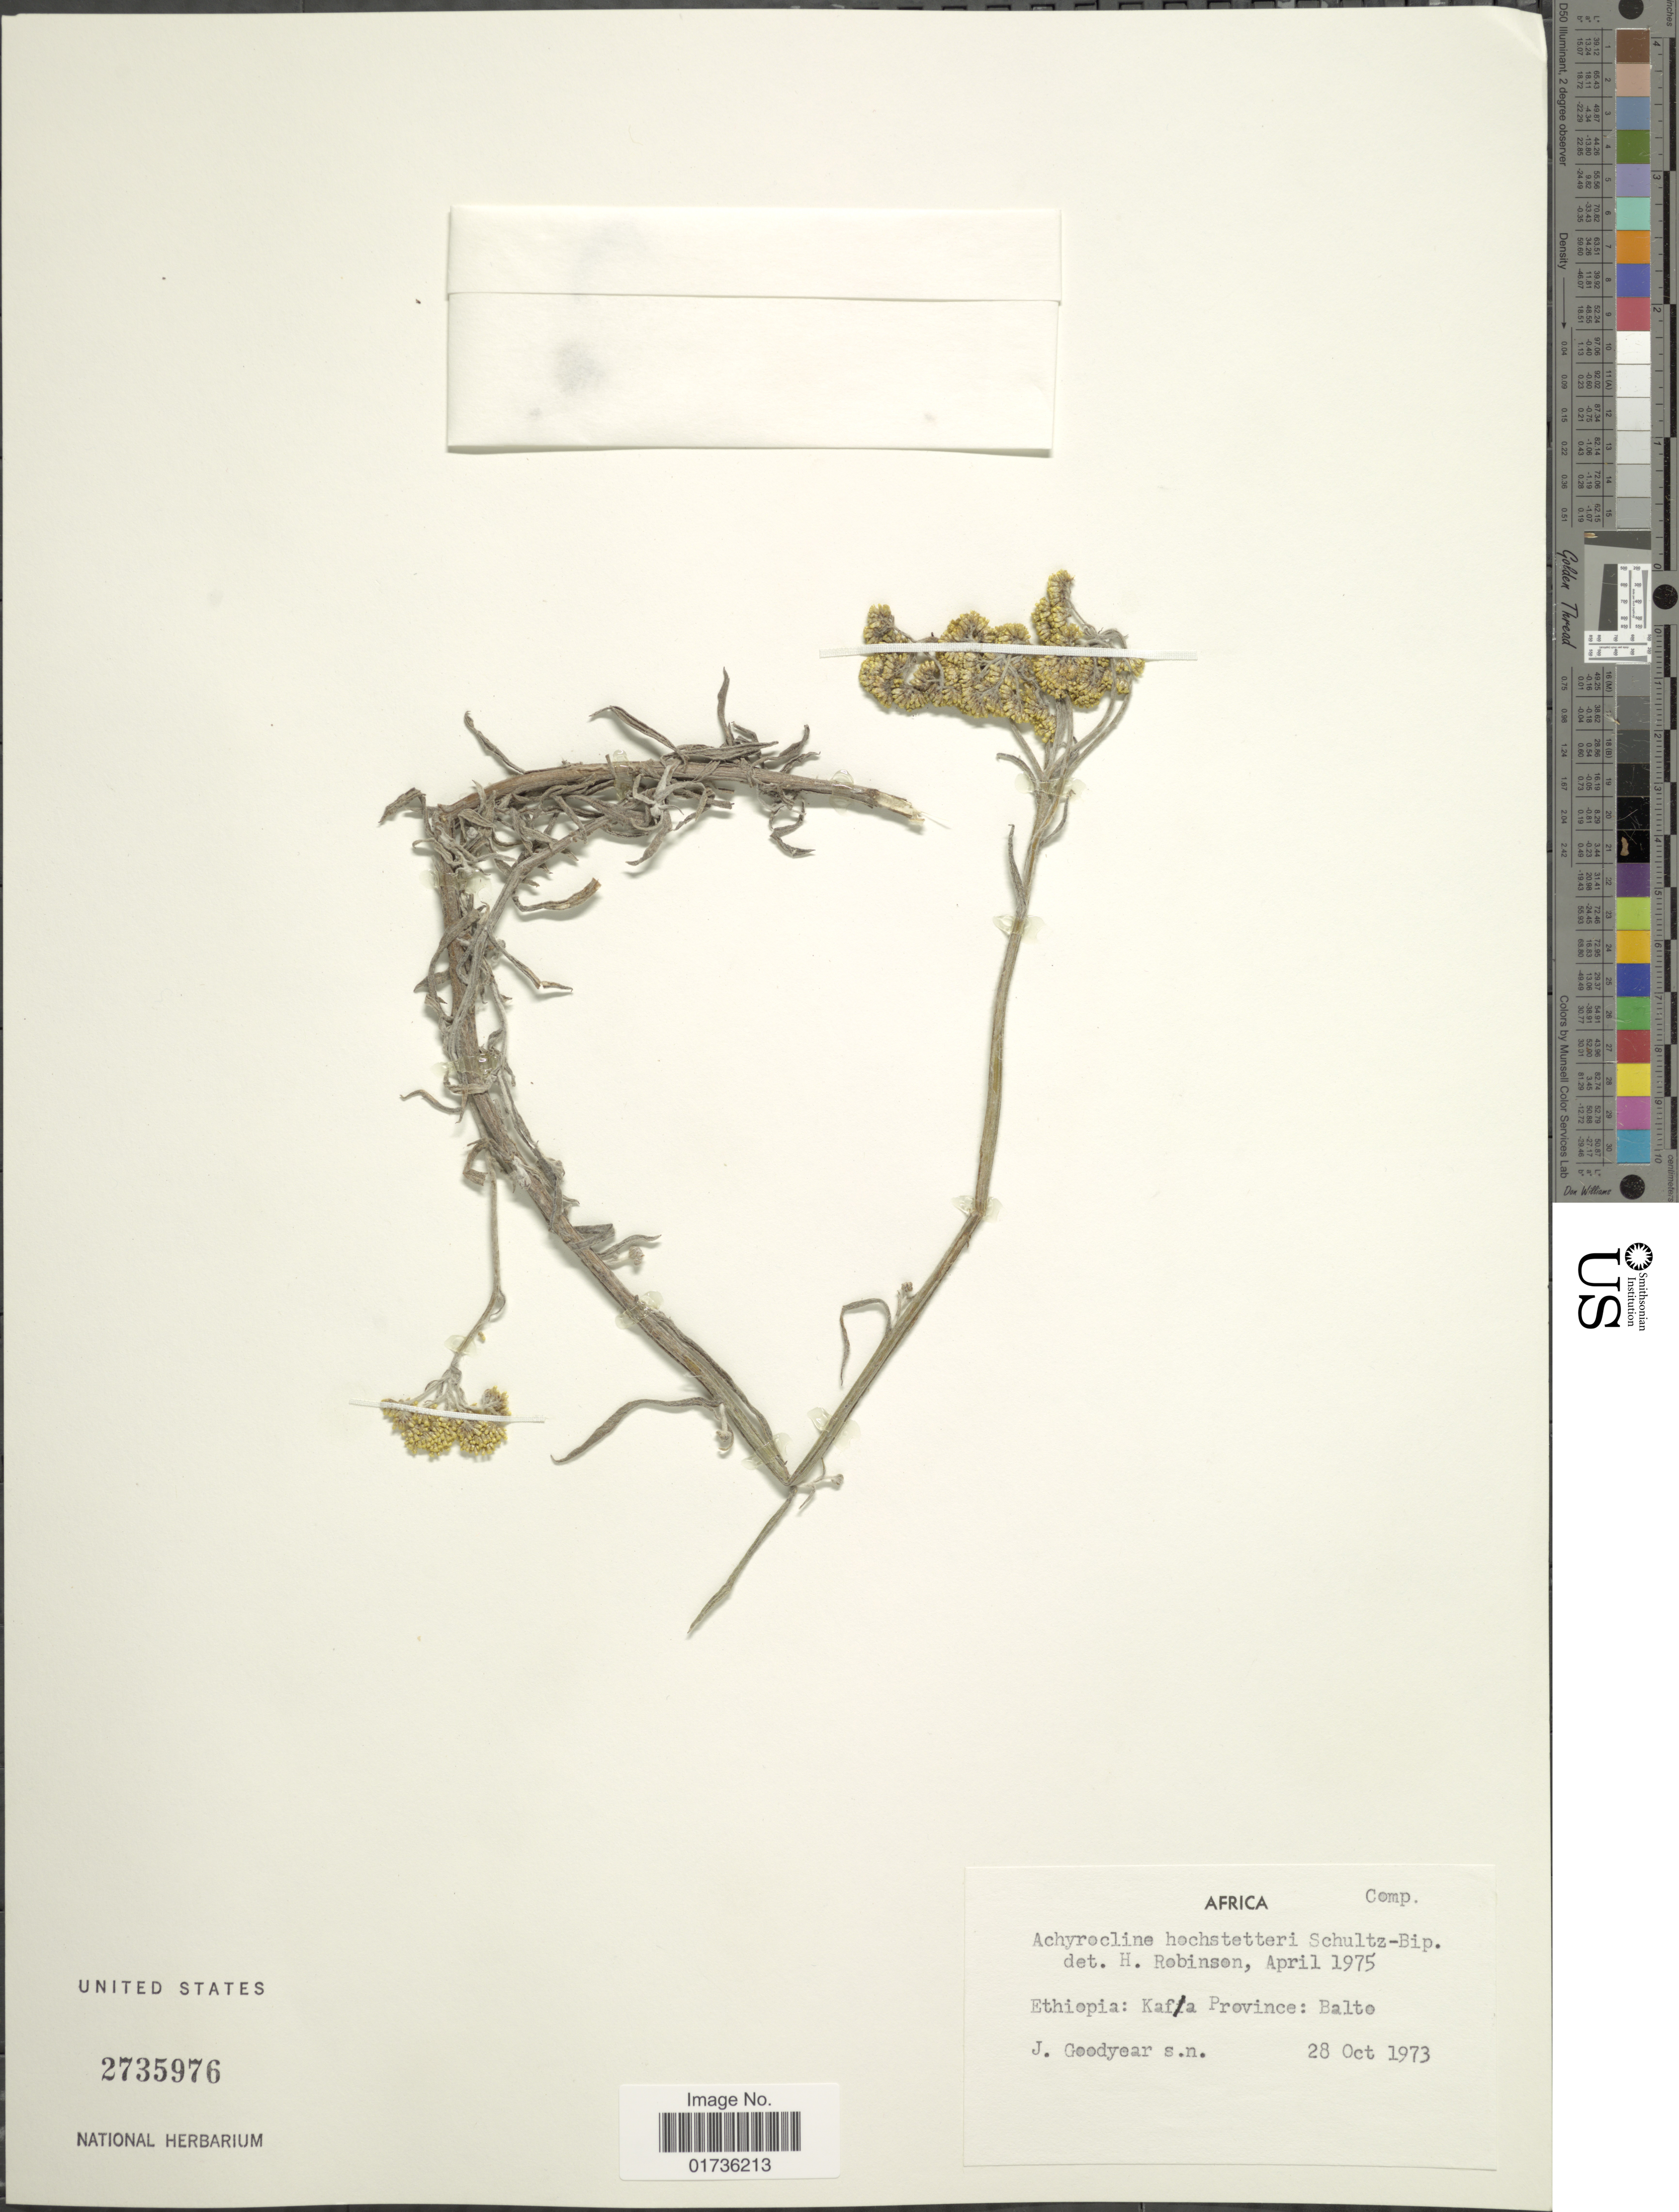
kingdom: Plantae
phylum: Tracheophyta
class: Magnoliopsida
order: Asterales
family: Asteraceae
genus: Achyrocline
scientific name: Achyrocline hochstetteri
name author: Sch. Bip. ex A. Rich.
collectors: J. Goodyear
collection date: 1973-10-28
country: Ethiopia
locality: Kafa Province: Balto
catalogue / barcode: US 2735976